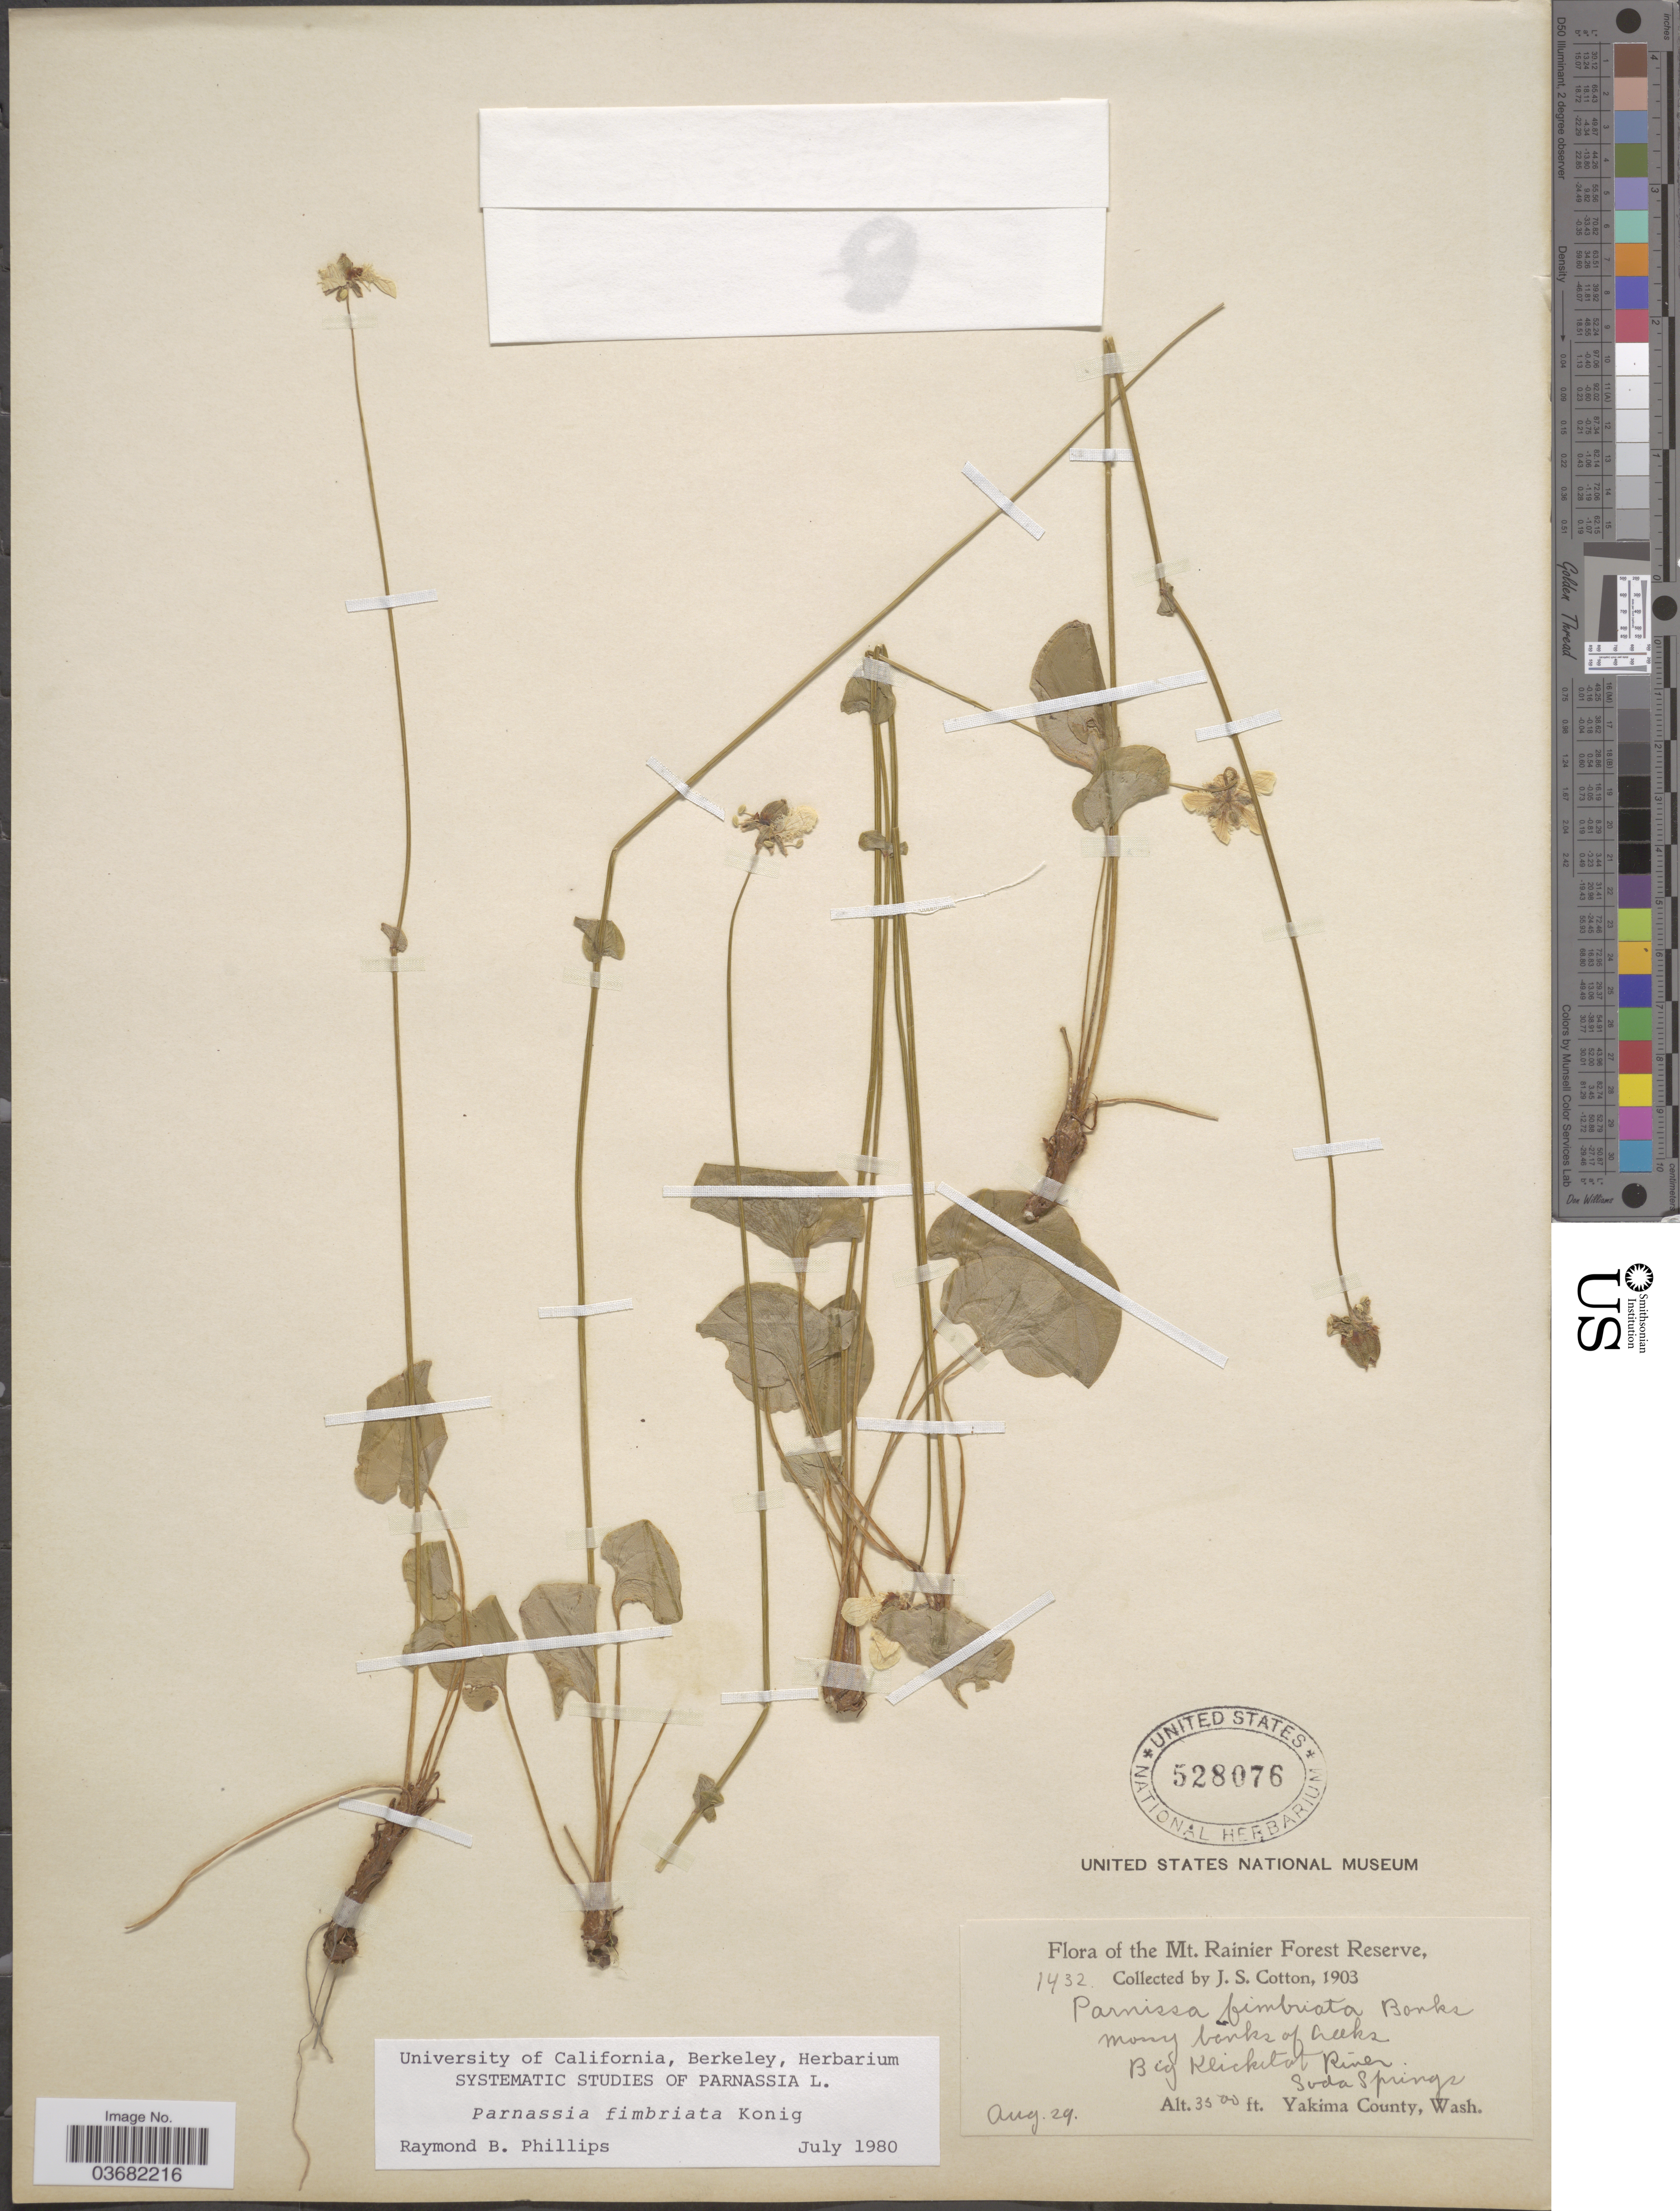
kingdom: Plantae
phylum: Tracheophyta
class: Magnoliopsida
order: Celastrales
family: Parnassiaceae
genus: Parnassia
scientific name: Parnassia fimbriata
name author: K.D. Koenig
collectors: J. S. Cotton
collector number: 1432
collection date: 1903-08-29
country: United States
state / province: Washington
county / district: Yakima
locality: The Mt. Rainier Forest Reserve. Big Klickitat River. Soda Springs. Yakima County.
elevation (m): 1067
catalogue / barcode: US 528076